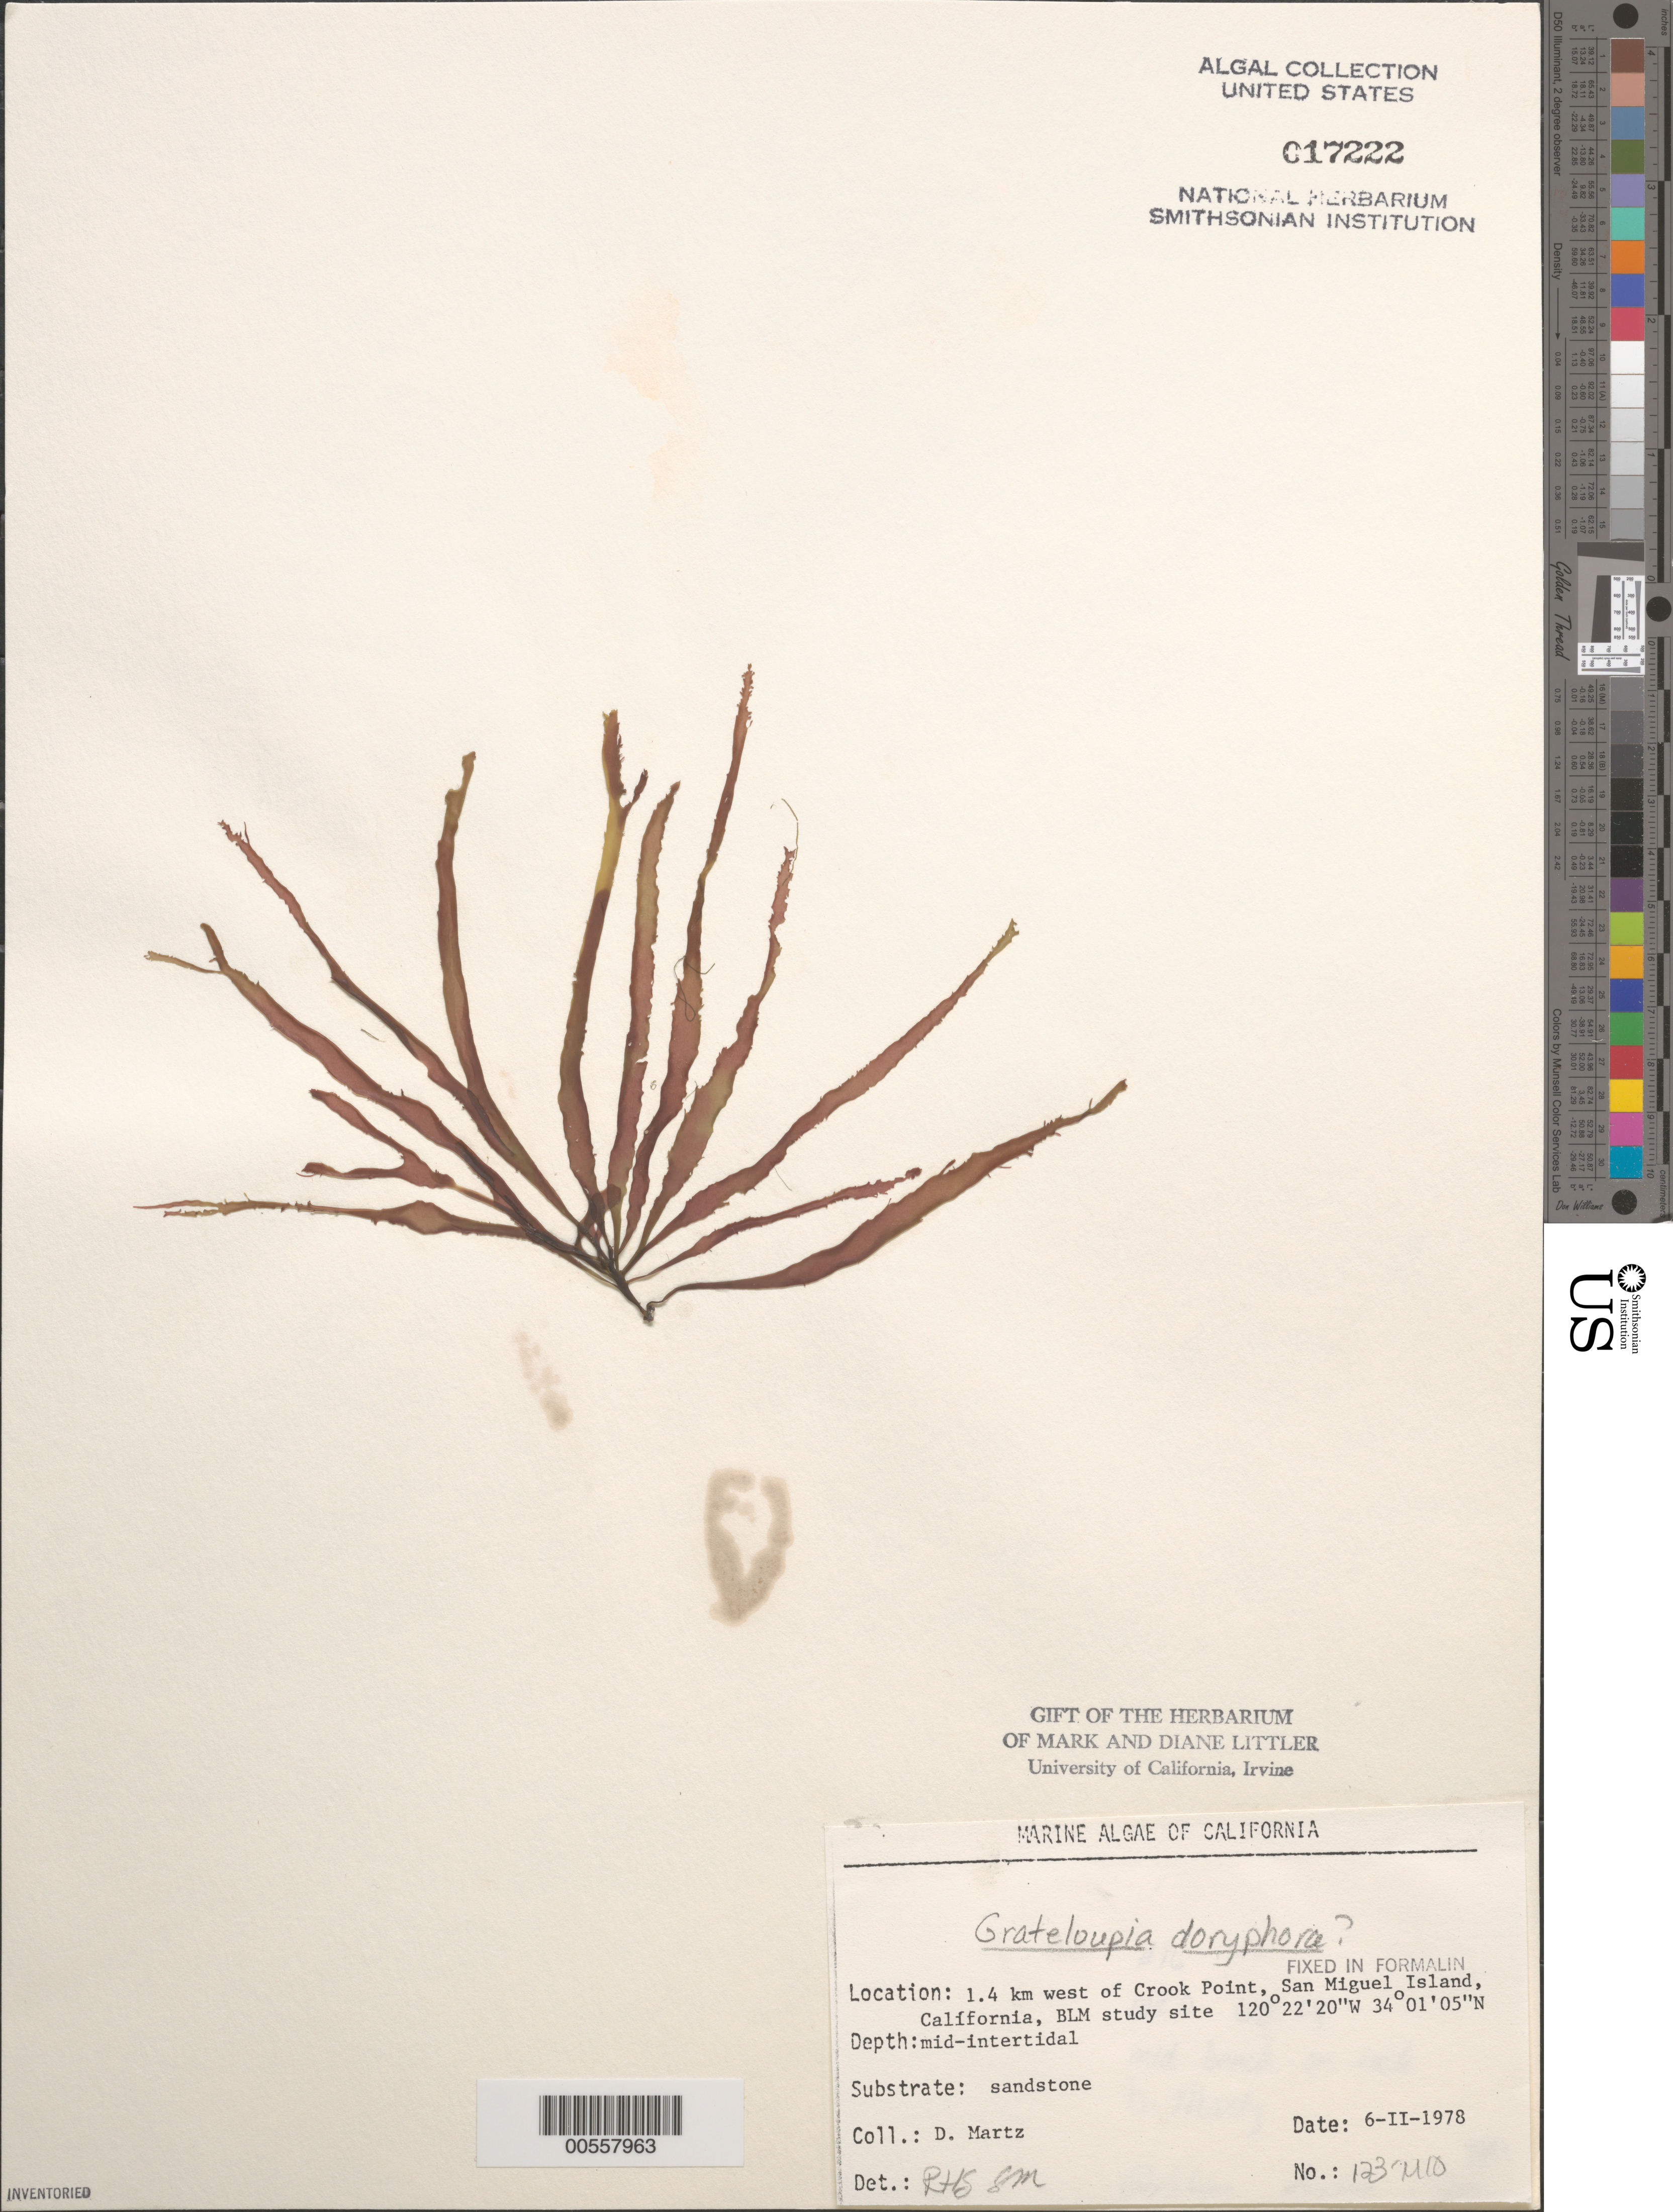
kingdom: Plantae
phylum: Rhodophyta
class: Florideophyceae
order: Halymeniales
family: Halymeniaceae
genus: Grateloupia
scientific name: Grateloupia doryphora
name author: (Mont.) Howe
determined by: Sims, Robert H.; Murray, S. N.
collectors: D. Martz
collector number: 123-mio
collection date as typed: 06 Feb 1978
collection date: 1978-02-06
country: United States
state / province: California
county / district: Santa Barbara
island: San Miguel Island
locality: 1.4 km north of Crook Point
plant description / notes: BLM-SOCALBIGHT Rocky Intertidal Survey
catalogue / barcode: US 17222